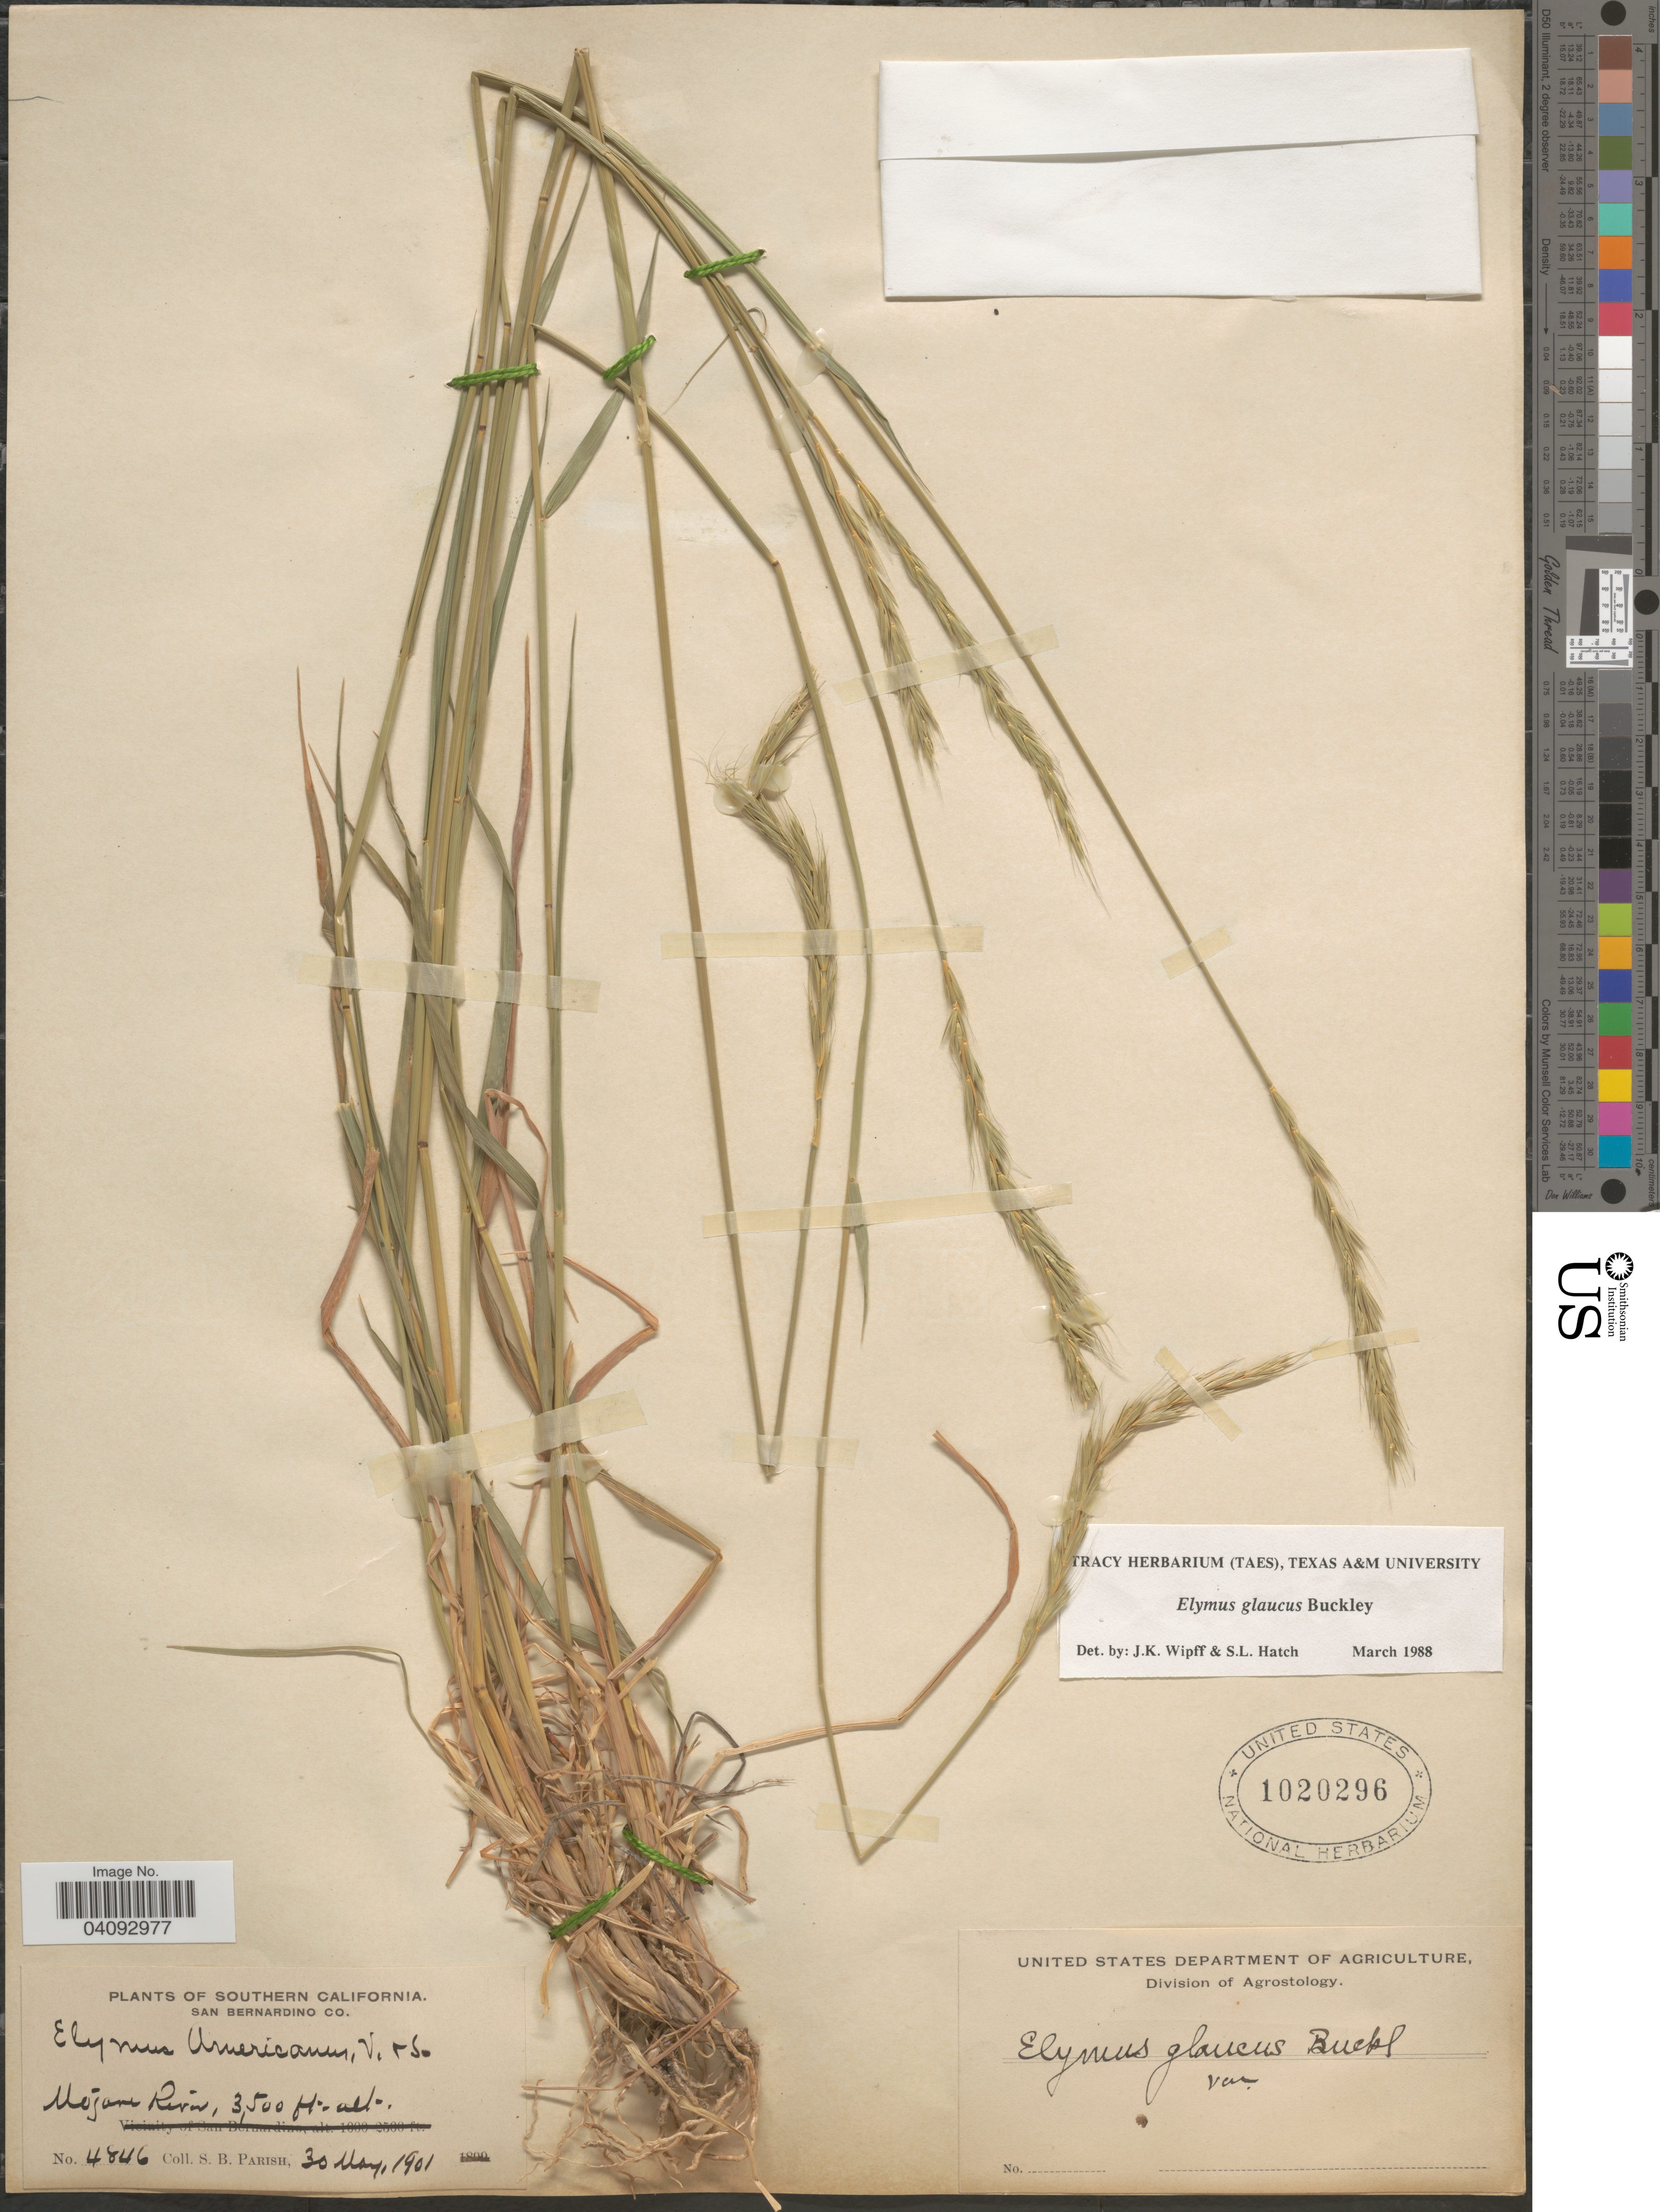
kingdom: Plantae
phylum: Tracheophyta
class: Liliopsida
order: Poales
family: Poaceae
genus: Elymus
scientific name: Elymus glaucus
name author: Buckley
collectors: S. B. Parish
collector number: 4846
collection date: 1901-05-30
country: United States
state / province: California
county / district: San Bernardino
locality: Southern California. San Bernardino Co. Mojave River.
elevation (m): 1067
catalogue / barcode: US 1020296